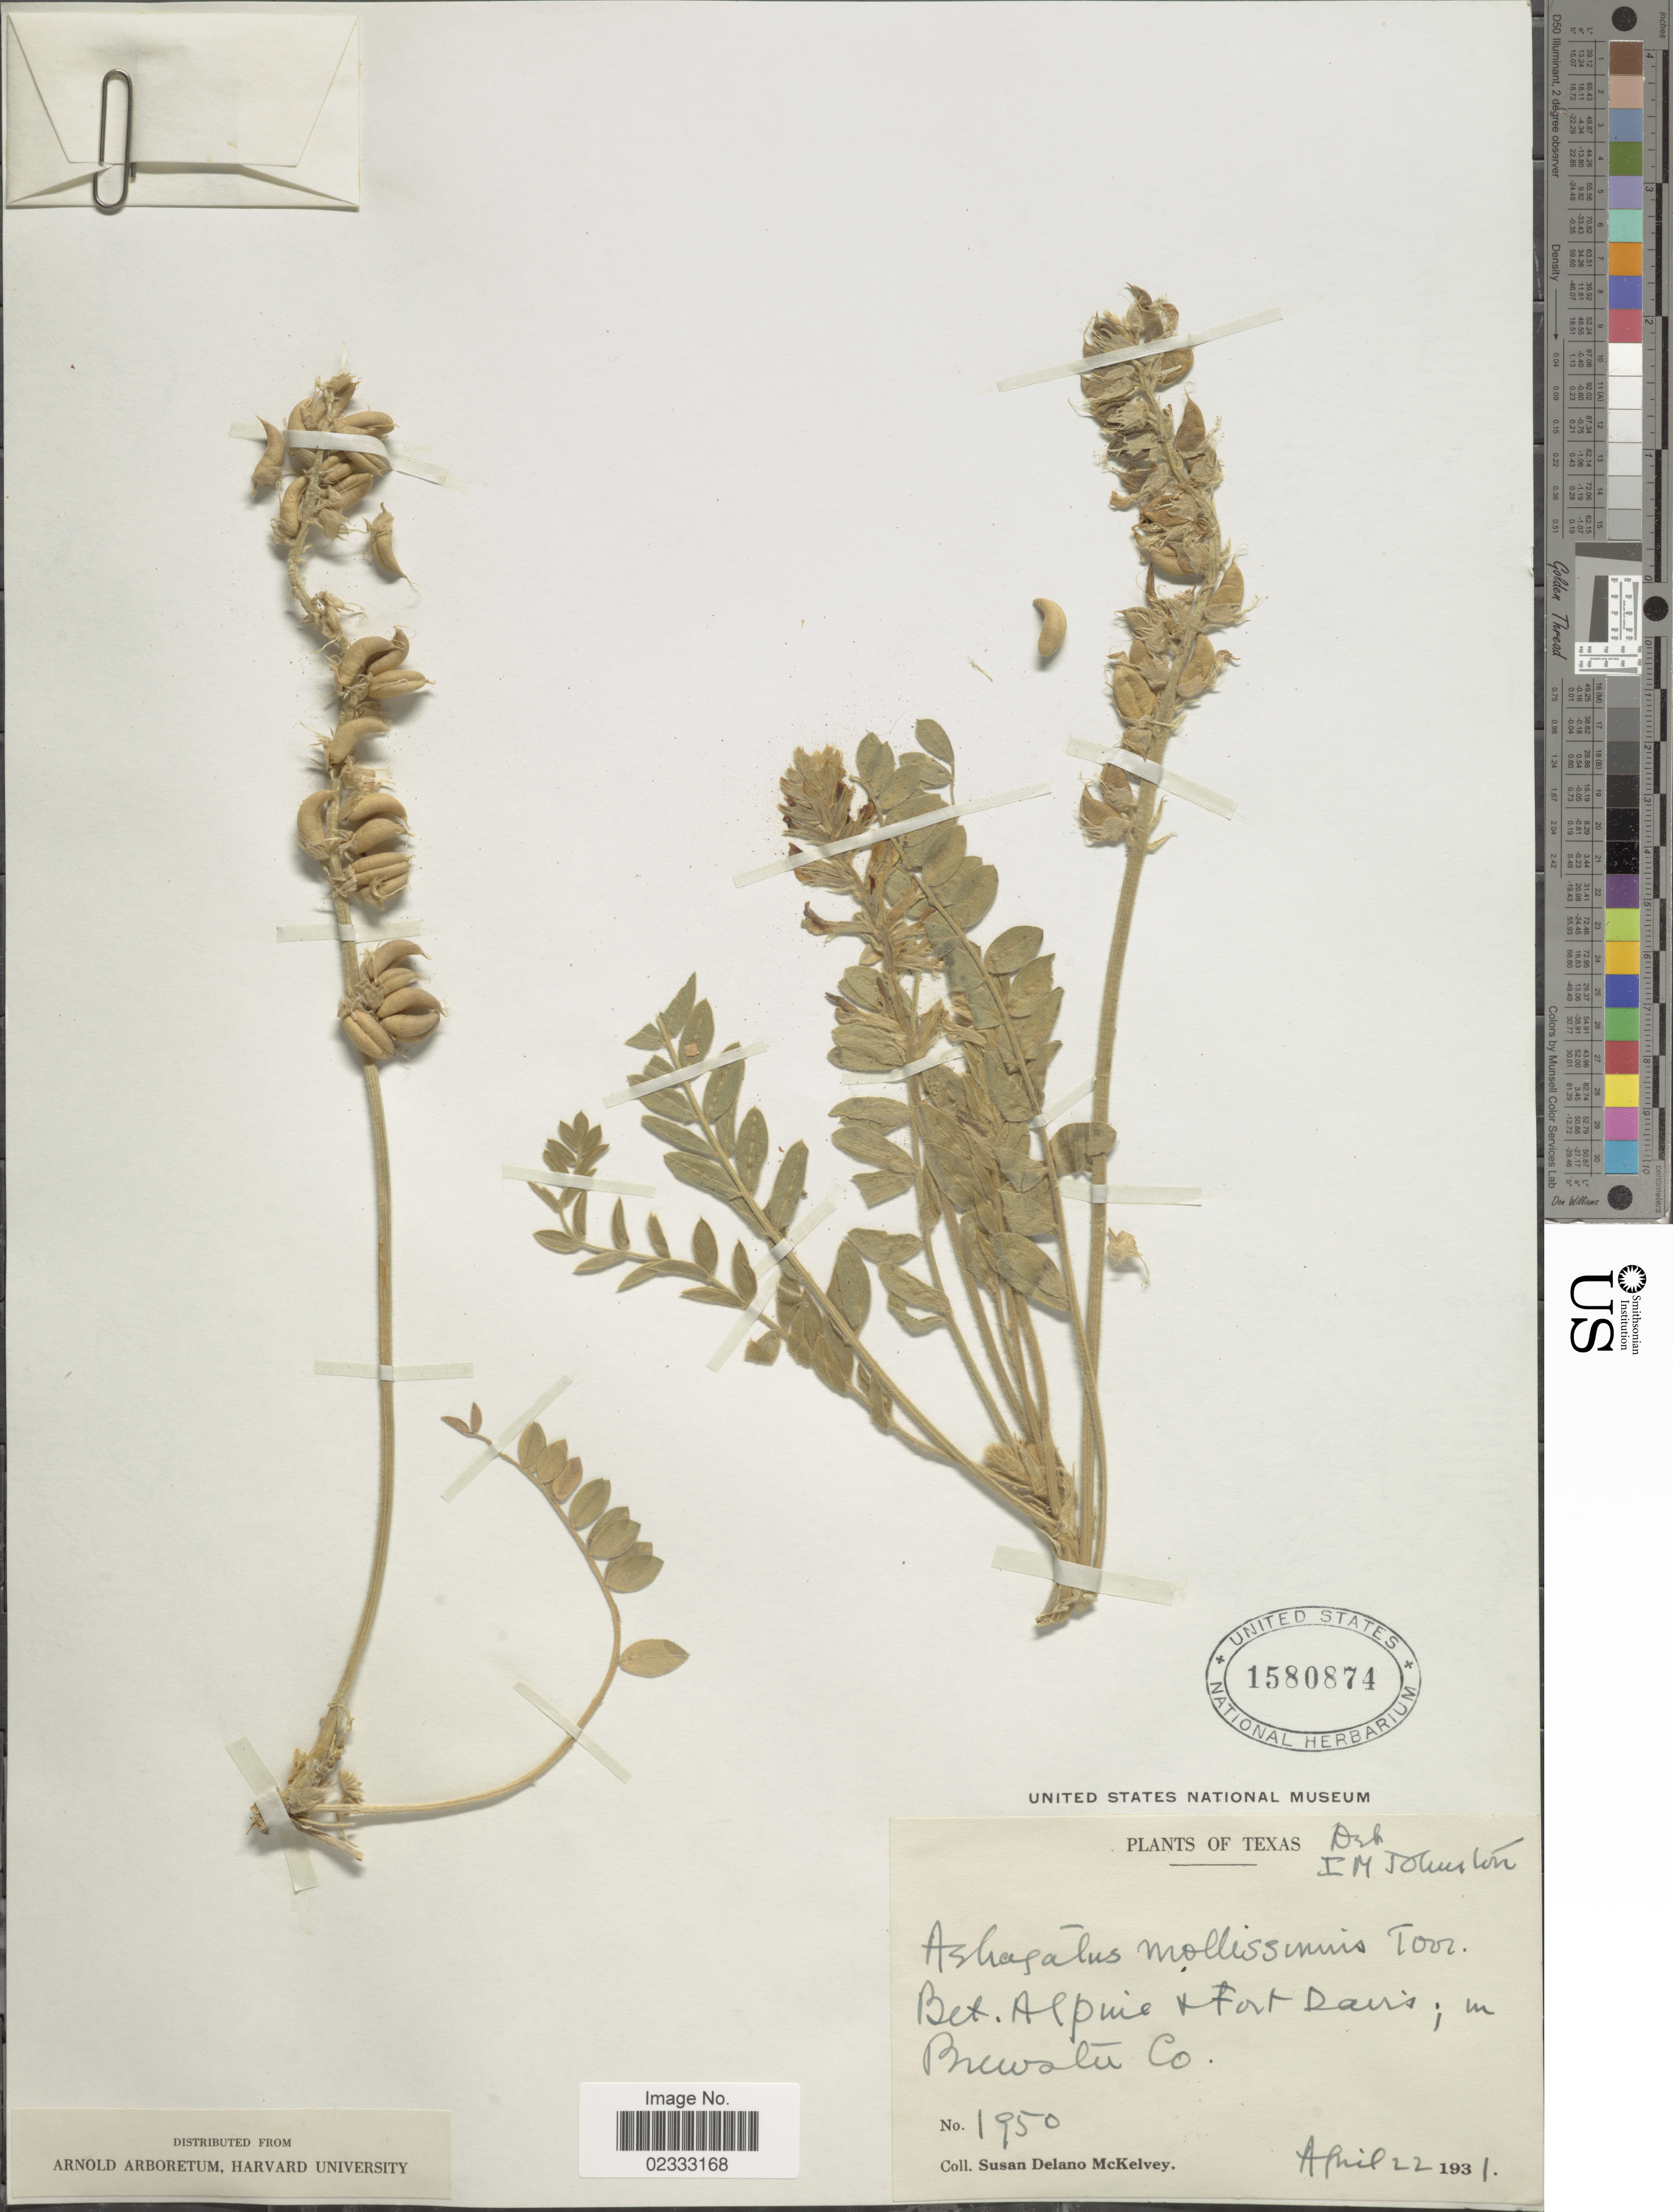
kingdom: Plantae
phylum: Tracheophyta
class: Magnoliopsida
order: Fabales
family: Fabaceae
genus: Astragalus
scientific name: Astragalus mollissimus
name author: Torr.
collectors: S. A. McKelvey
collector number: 1950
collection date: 1931-04-22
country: United States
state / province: Texas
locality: Texas, Bet. Alpine + Ft. Davis, Brewster Co.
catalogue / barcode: US 1580874